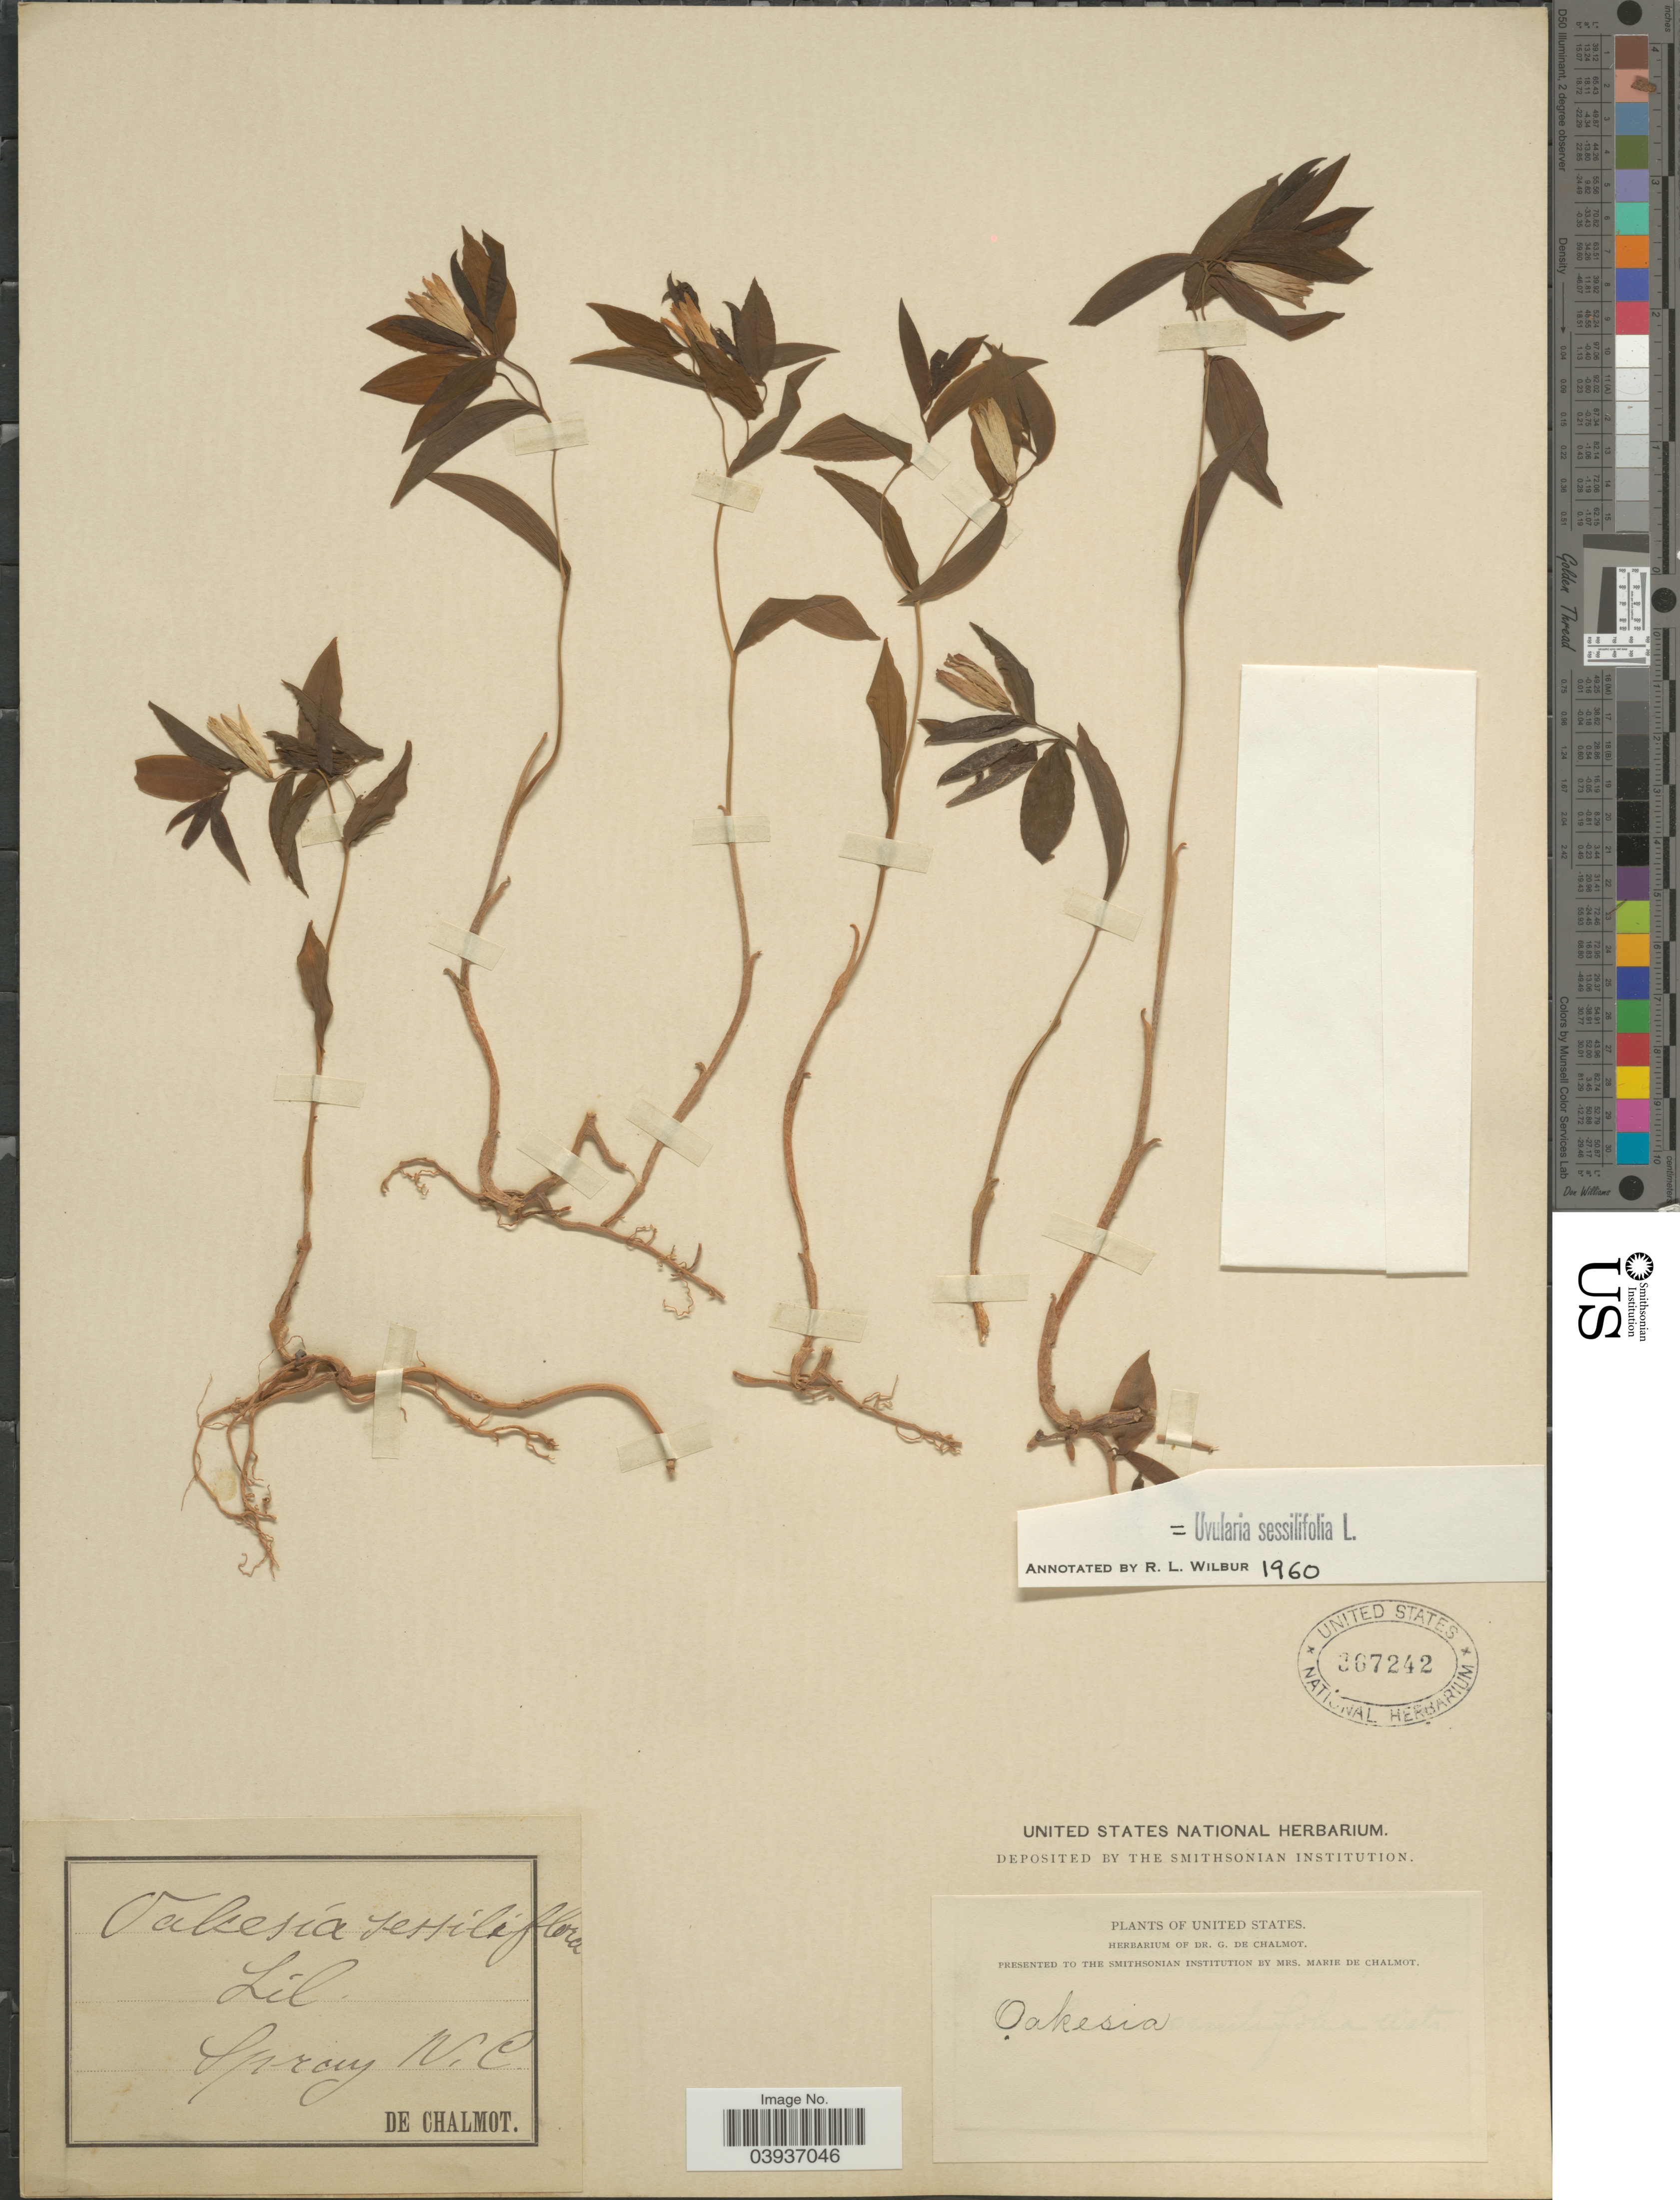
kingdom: Plantae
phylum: Tracheophyta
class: Liliopsida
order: Liliales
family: Colchicaceae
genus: Uvularia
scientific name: Uvularia sessilifolia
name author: L.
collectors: G. de Chalmot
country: United States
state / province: North Carolina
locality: Spray.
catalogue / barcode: US 367242